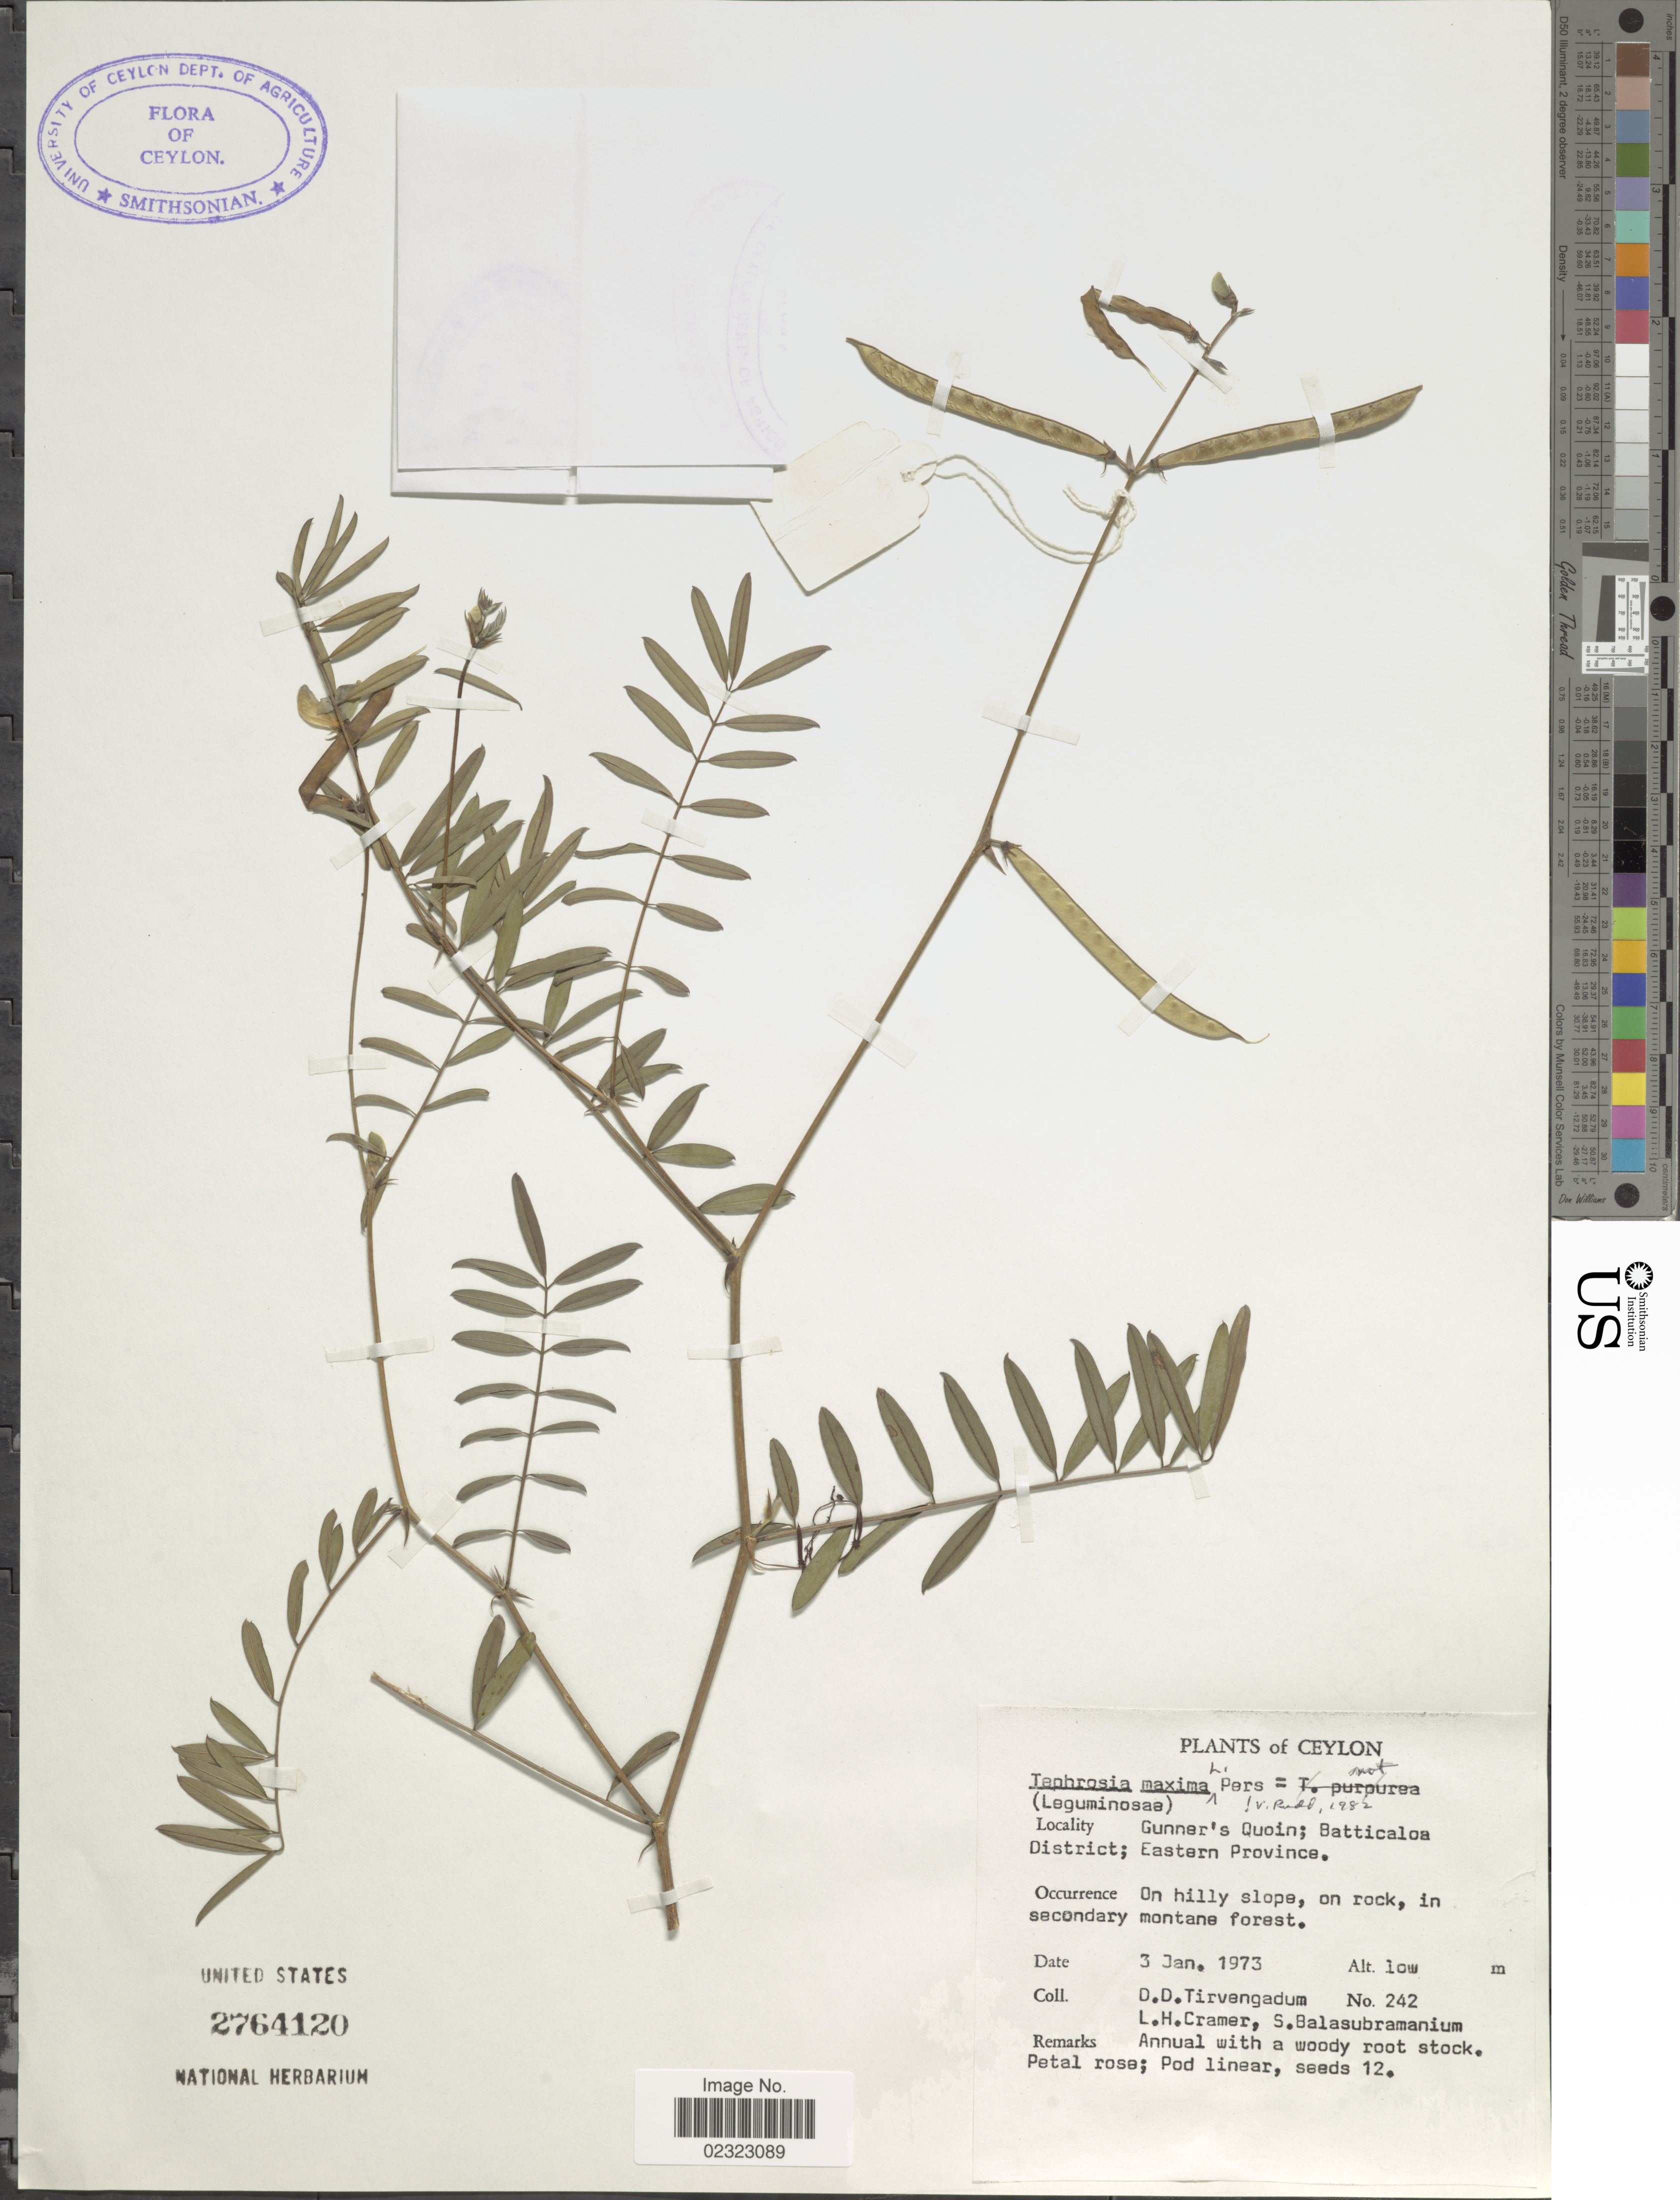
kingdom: Plantae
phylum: Tracheophyta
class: Magnoliopsida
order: Fabales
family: Fabaceae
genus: Tephrosia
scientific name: Tephrosia maxima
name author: Pers.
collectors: D. Tirvengadum, L. H. Cramer & S. Balasubramaniam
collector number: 242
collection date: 1973-01-03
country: Sri Lanka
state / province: Eastern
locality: Ceylon. Gunner's Quoin; Batticaloa District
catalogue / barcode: US 2764120